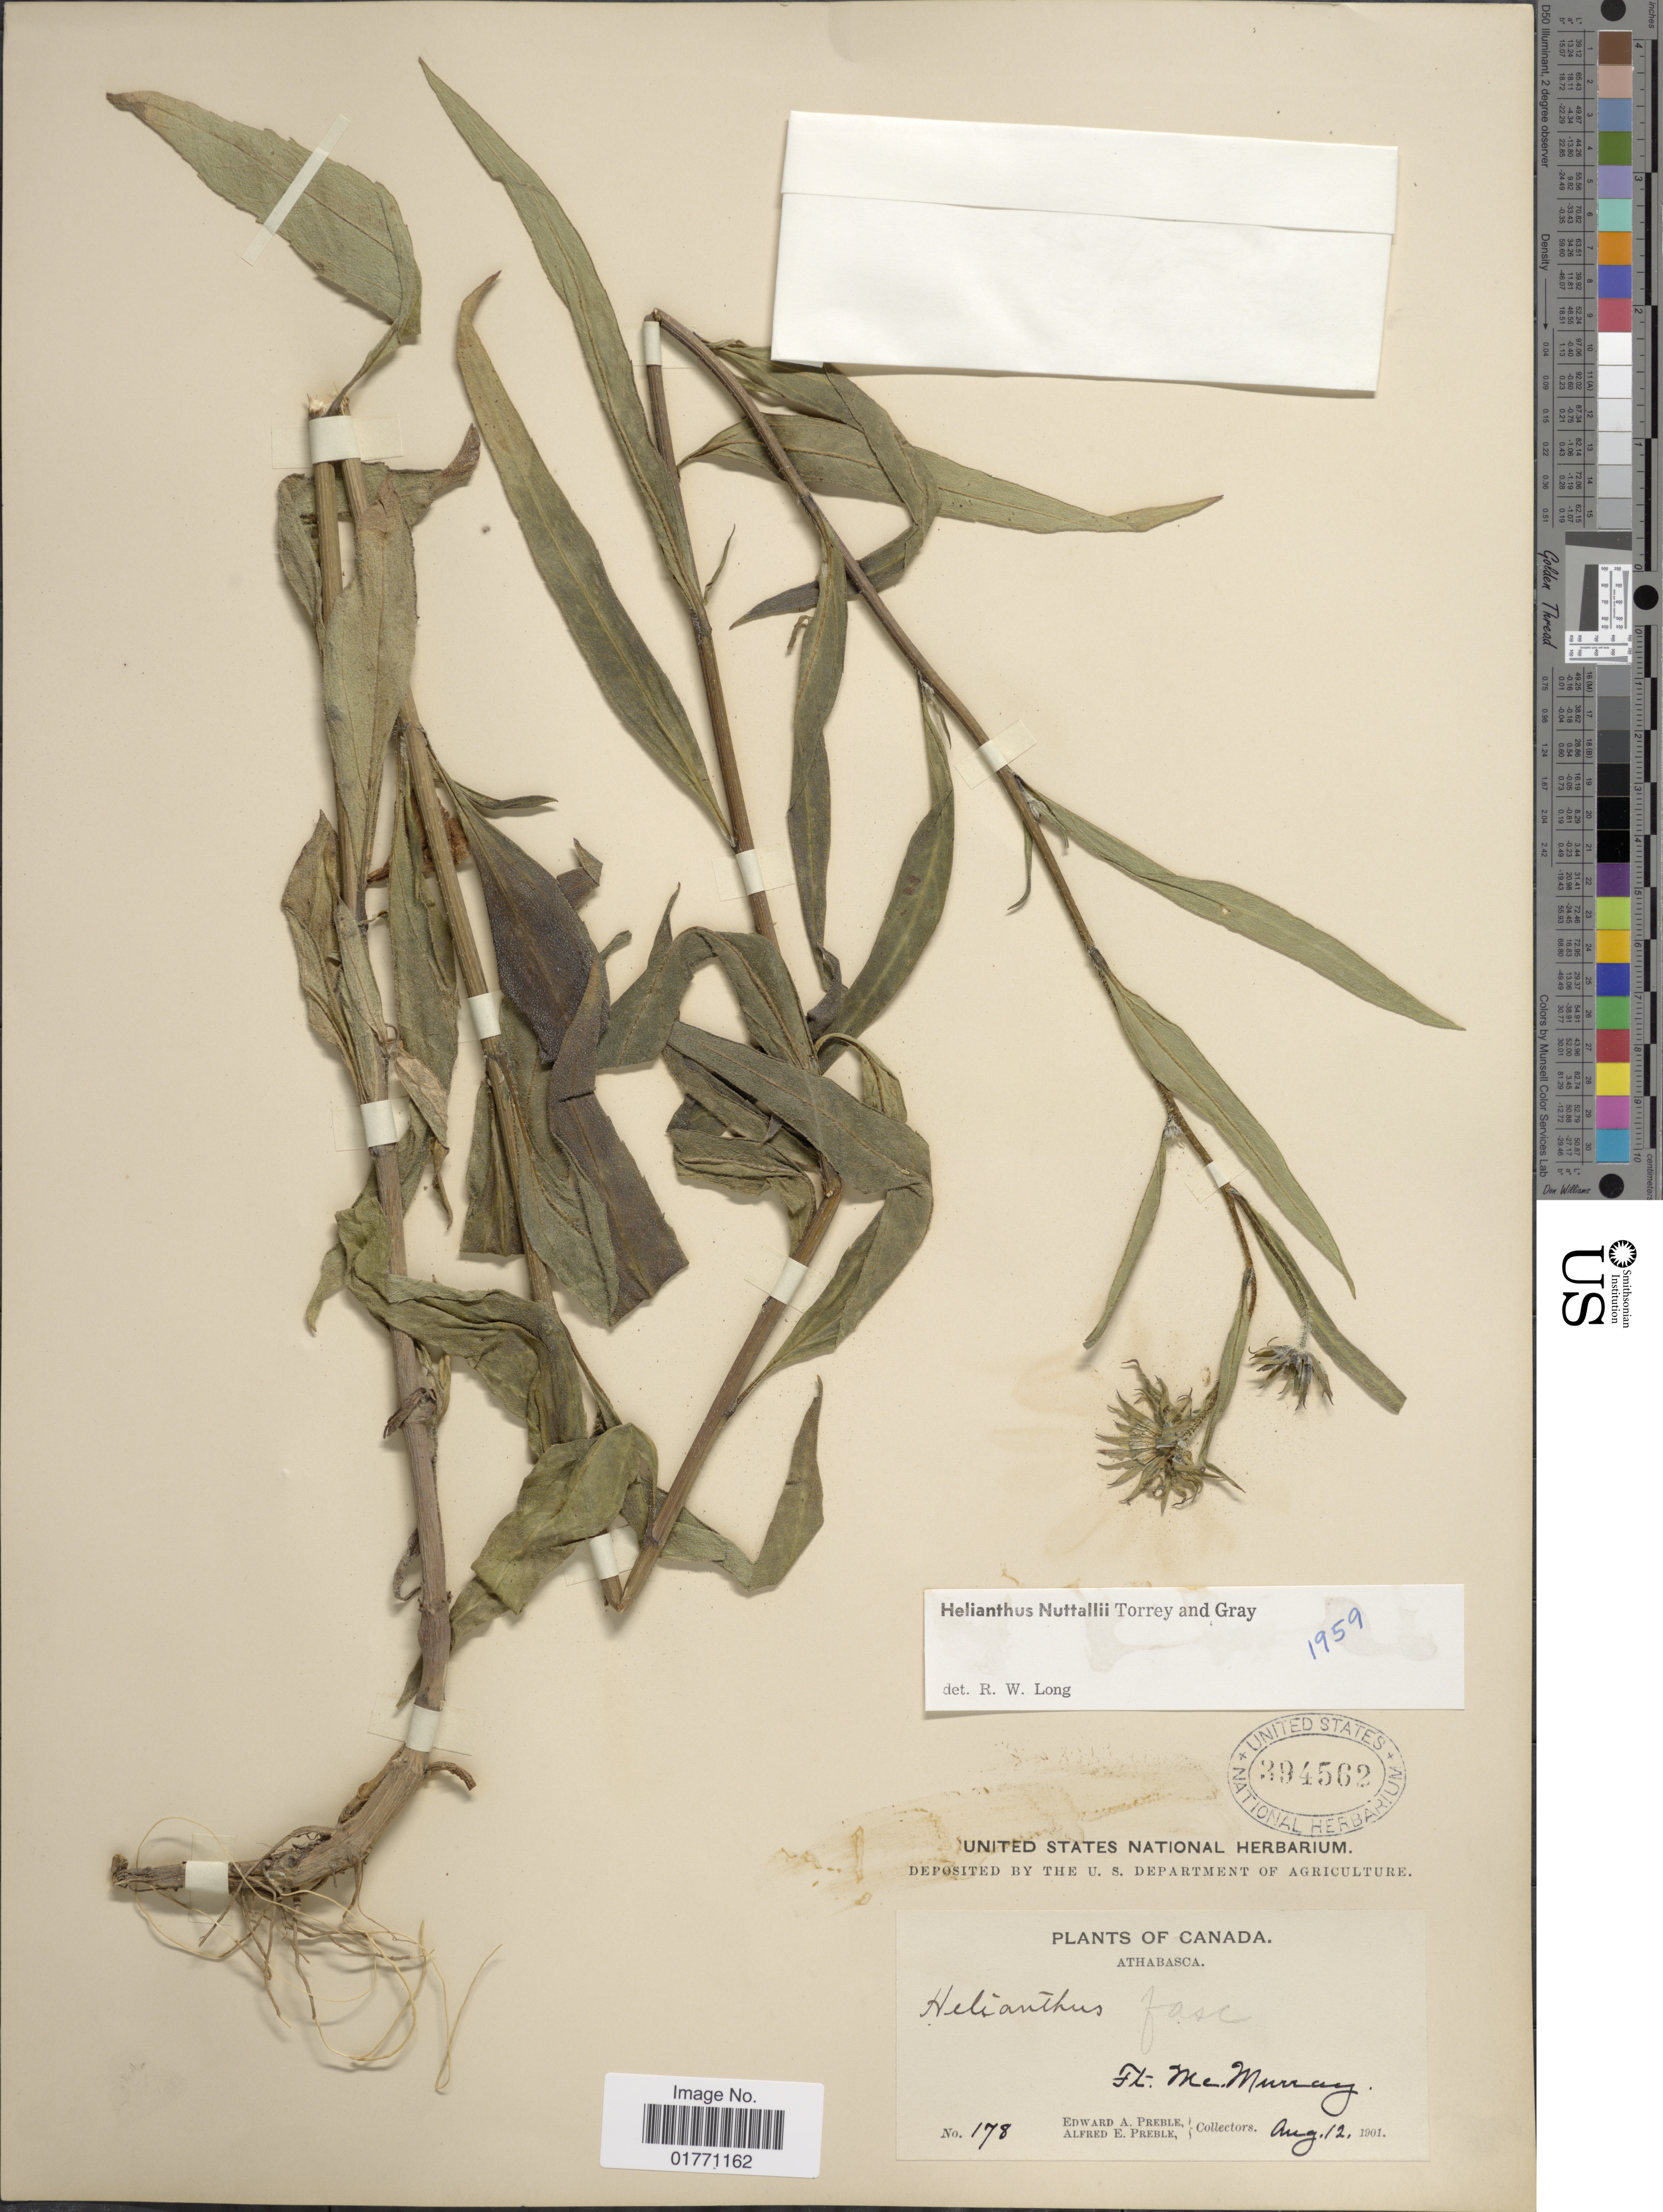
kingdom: Plantae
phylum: Tracheophyta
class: Magnoliopsida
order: Asterales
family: Asteraceae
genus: Helianthus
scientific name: Helianthus nuttallii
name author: Torr. & A. Gray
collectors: E. Preble & A. Preble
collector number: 178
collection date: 1901-08-12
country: Canada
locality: Athabasca, Ft. Mc.Murray.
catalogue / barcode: US 394562